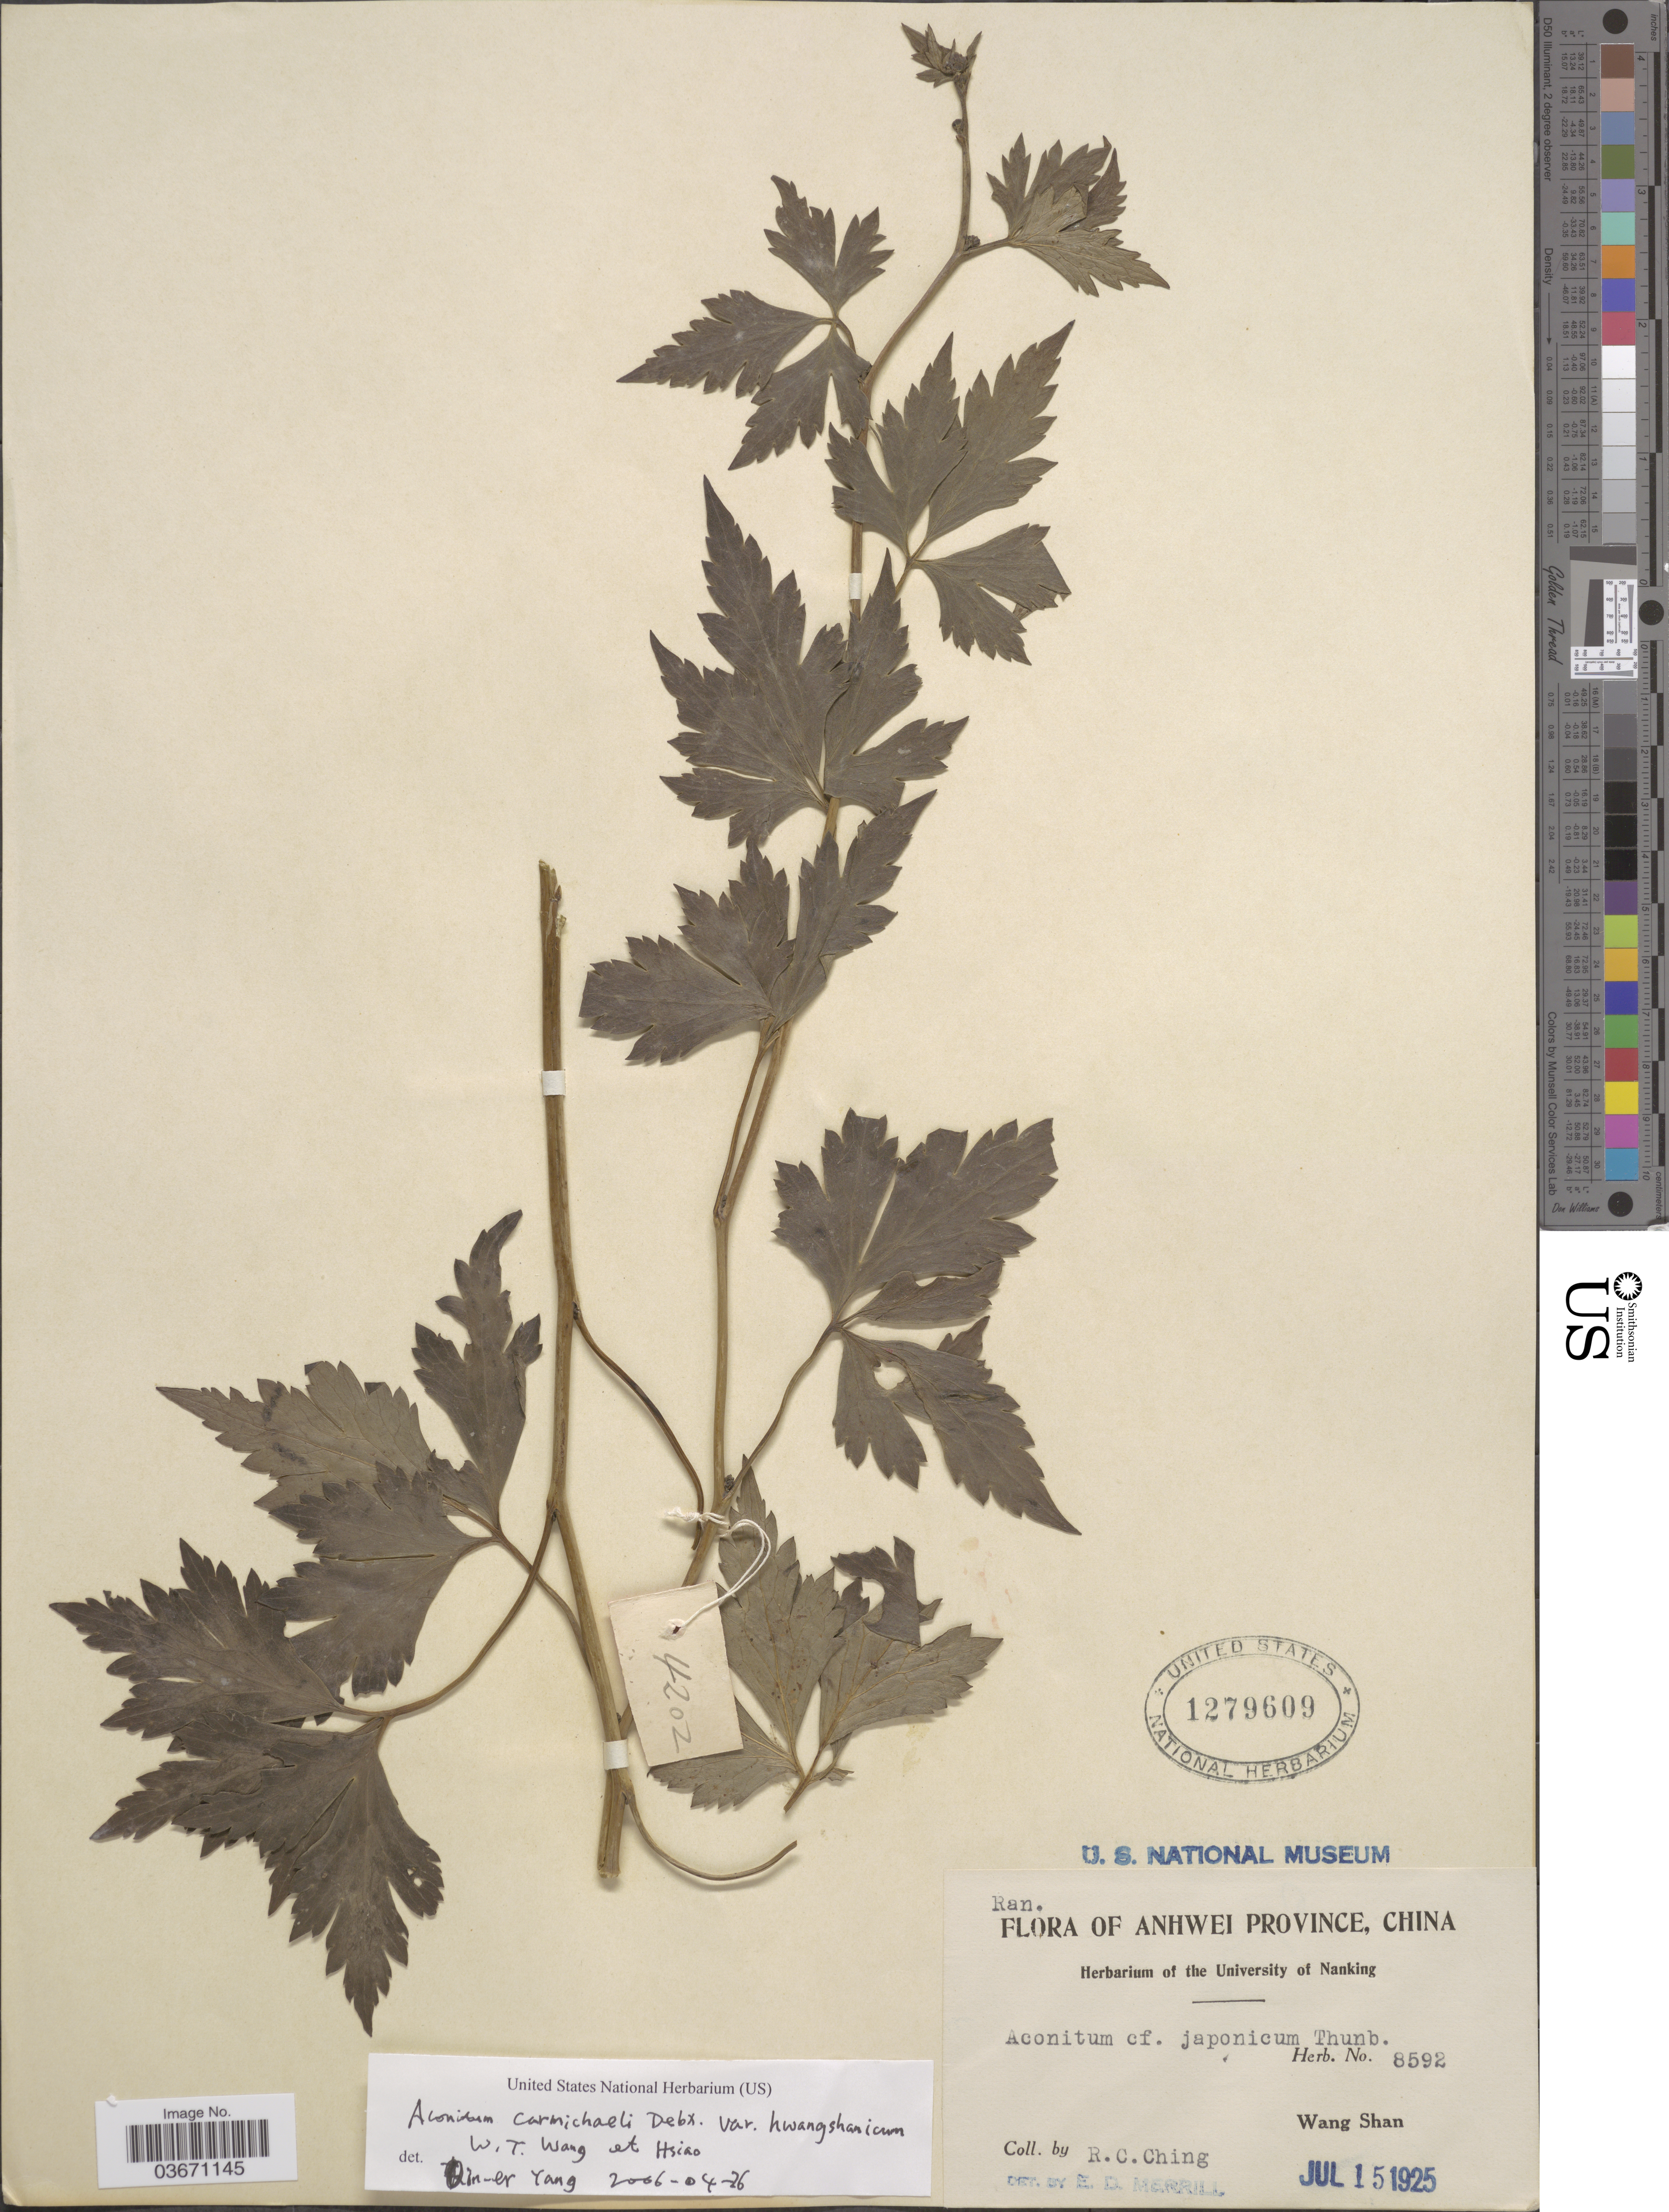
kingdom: Plantae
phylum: Tracheophyta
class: Magnoliopsida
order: Ranunculales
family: Ranunculaceae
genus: Aconitum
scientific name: Aconitum carmichaelii var. hwangshanicum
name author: (W.T. Wang & P.K. Hsiao) W.T. Wang & P.K. Hsiao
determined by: Yang, Q. E.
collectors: R. C. Ching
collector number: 8592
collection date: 1925-07-15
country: China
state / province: Anhui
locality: Anhwei Province. Wang Shan.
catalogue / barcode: US 1279609